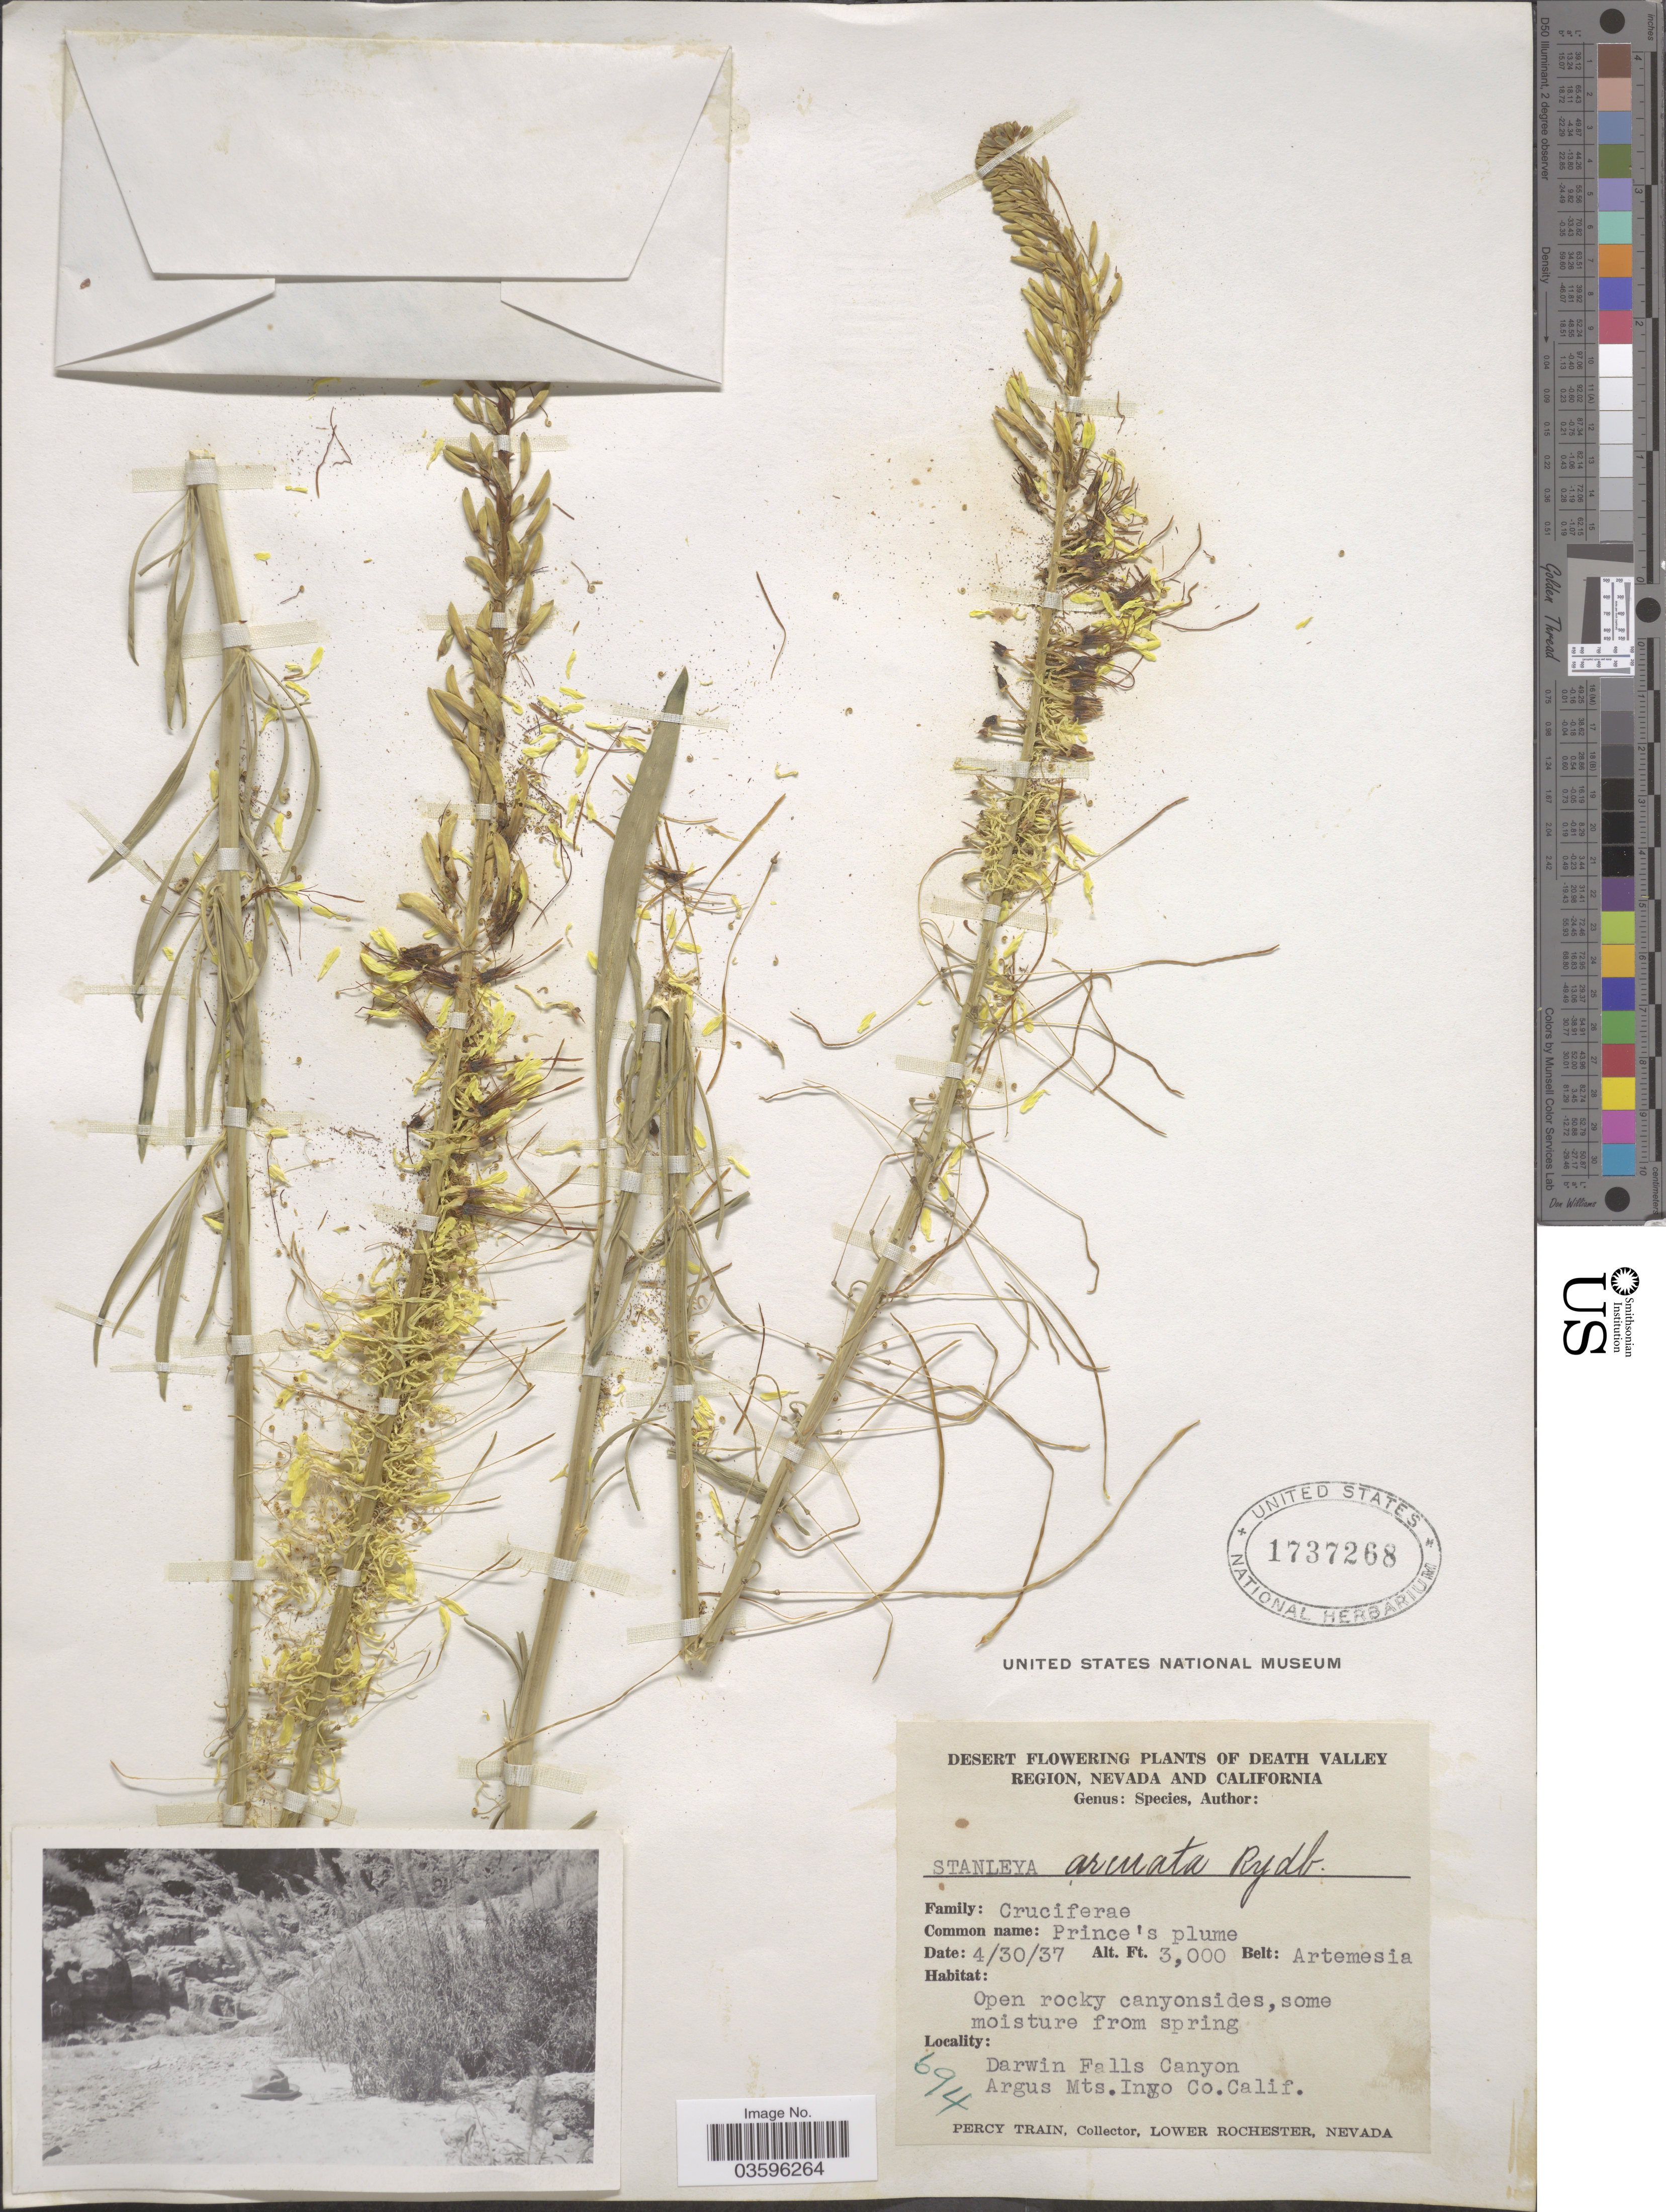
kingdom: Plantae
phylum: Tracheophyta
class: Magnoliopsida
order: Brassicales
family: Brassicaceae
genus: Stanleya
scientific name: Stanleya pinnata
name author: (Pursh) Britton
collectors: P. Train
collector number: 694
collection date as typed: Transcribed d/m/y: 30/4/37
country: United States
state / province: California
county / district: Inyo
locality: Death Valley Region. Darwin Falls Canyon. Argus Mts. Inyo Co.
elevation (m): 914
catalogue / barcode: US 1737268